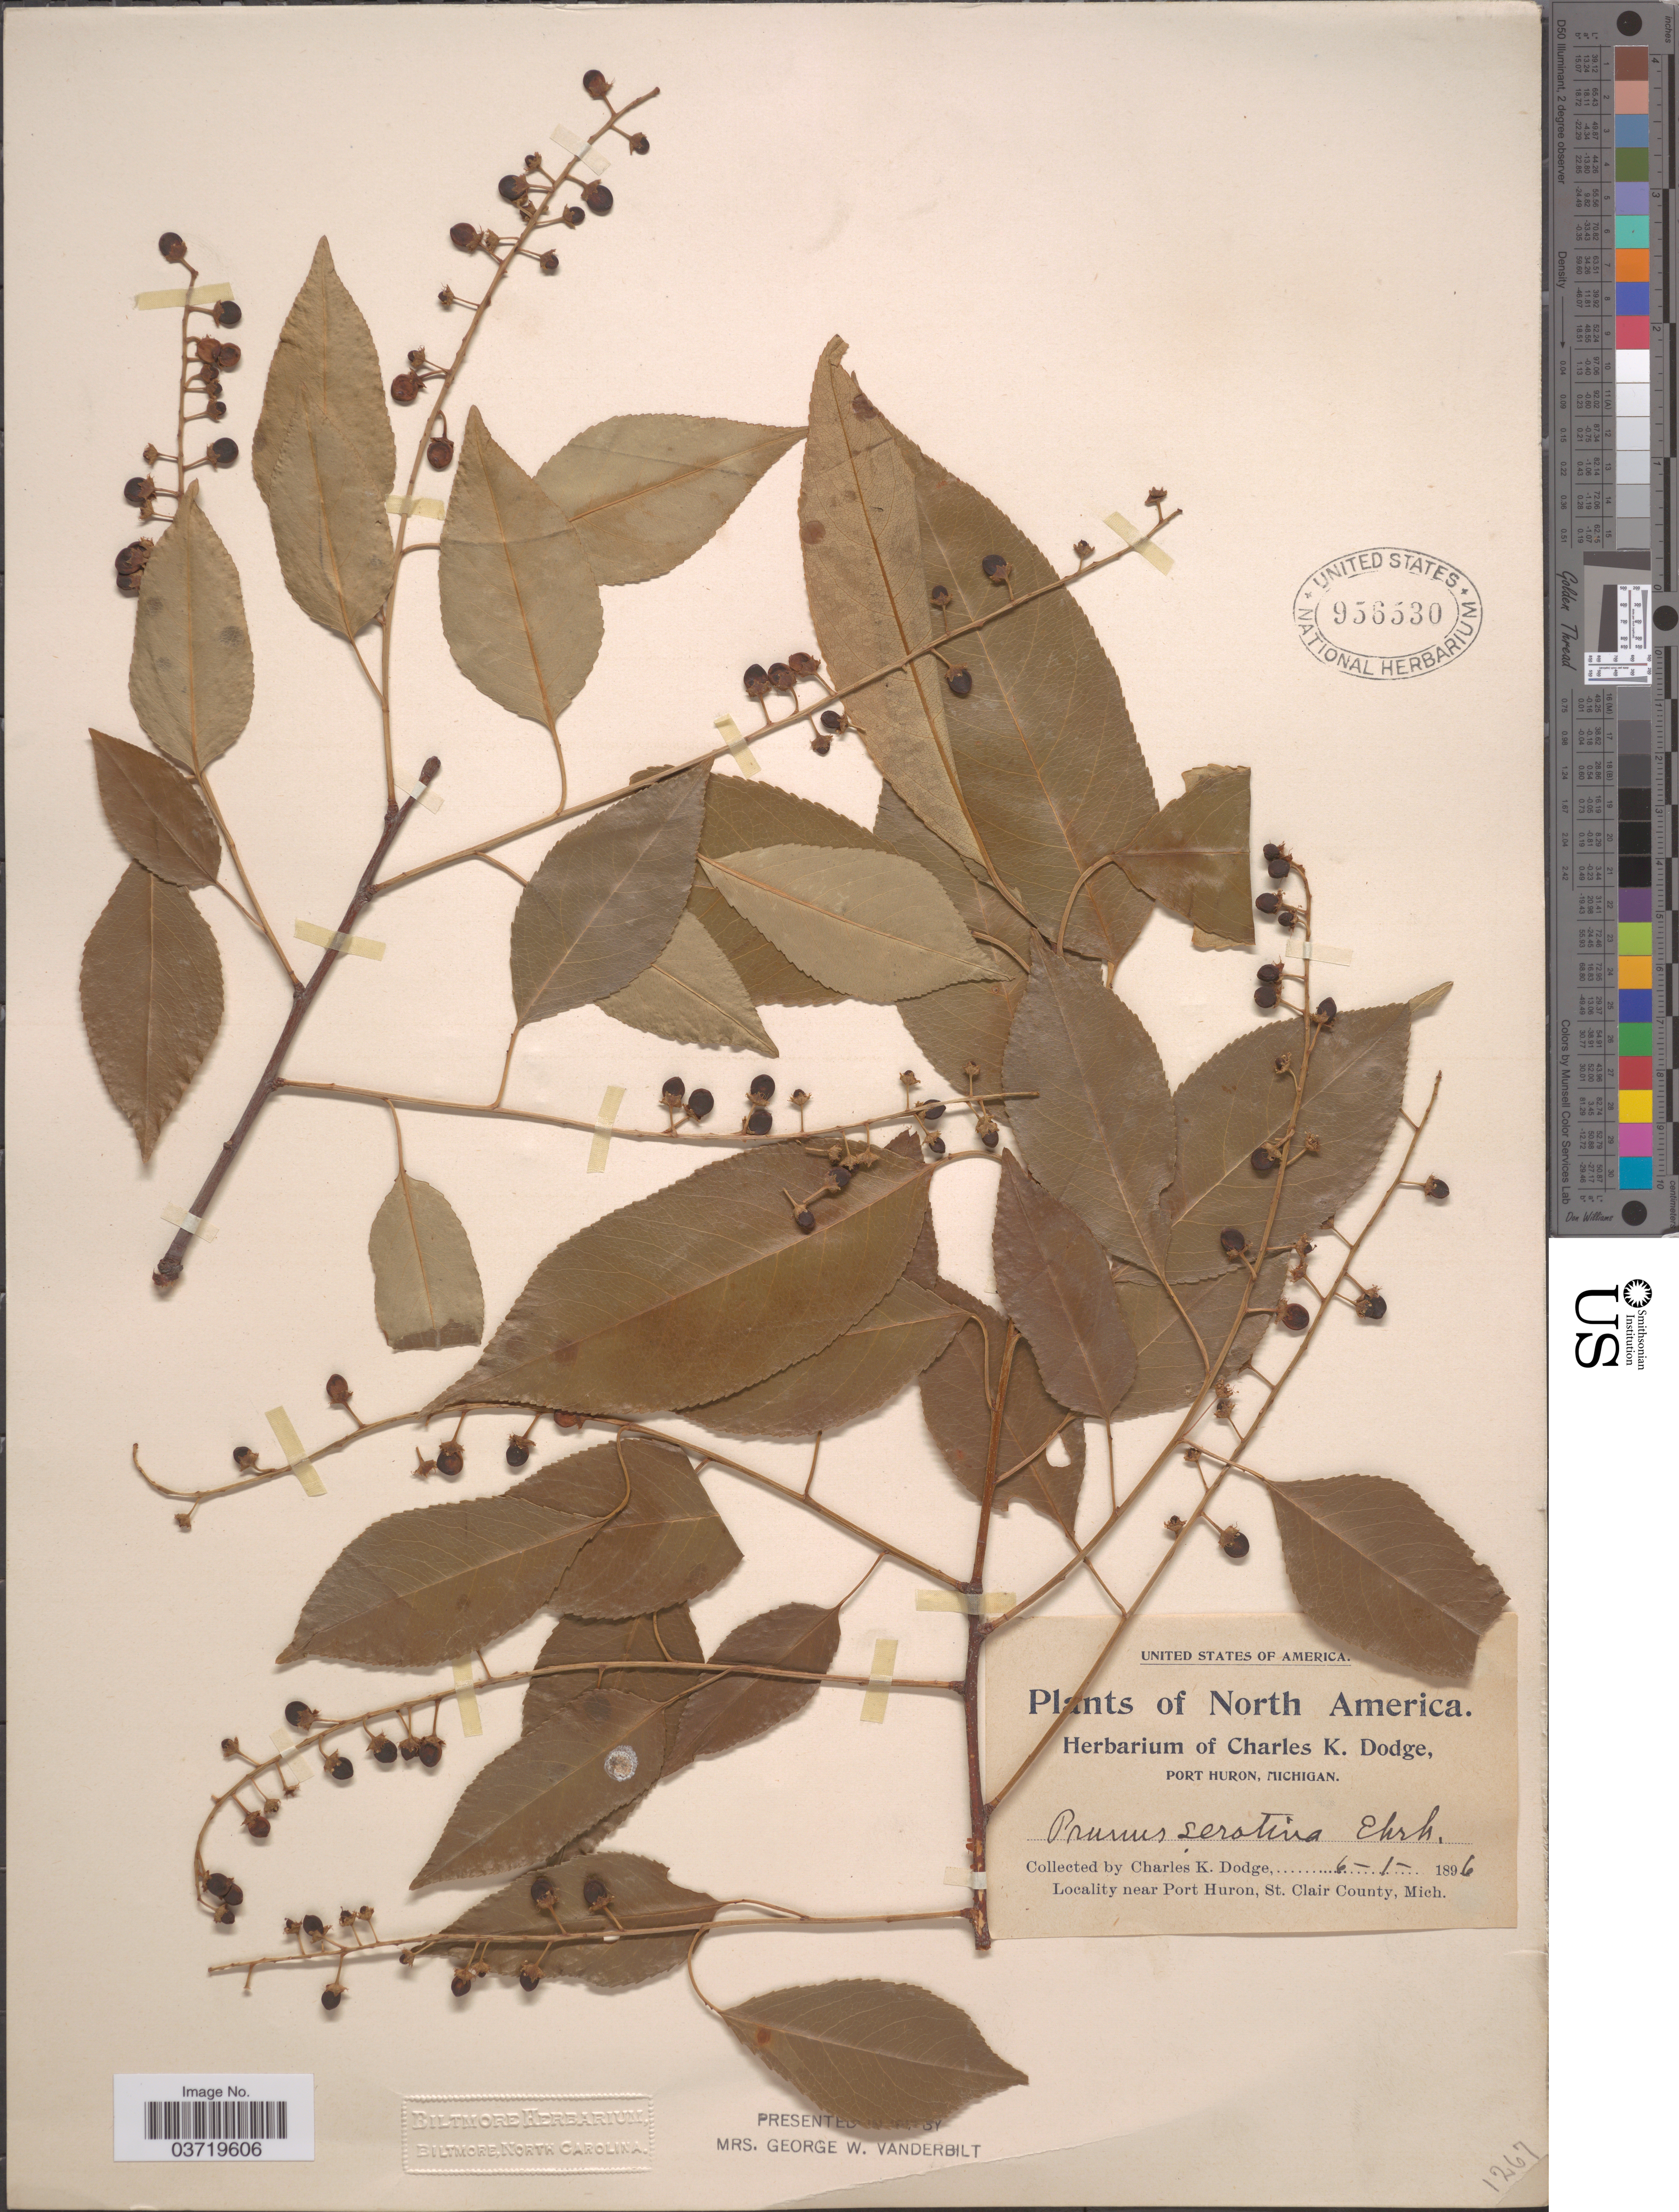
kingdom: Plantae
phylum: Tracheophyta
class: Magnoliopsida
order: Rosales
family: Rosaceae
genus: Prunus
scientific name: Prunus serotina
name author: Ehrh.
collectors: C. K. Dodge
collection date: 1896-06-01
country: United States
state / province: Michigan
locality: Near Port Huron, St. Clair County.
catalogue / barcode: US 956530